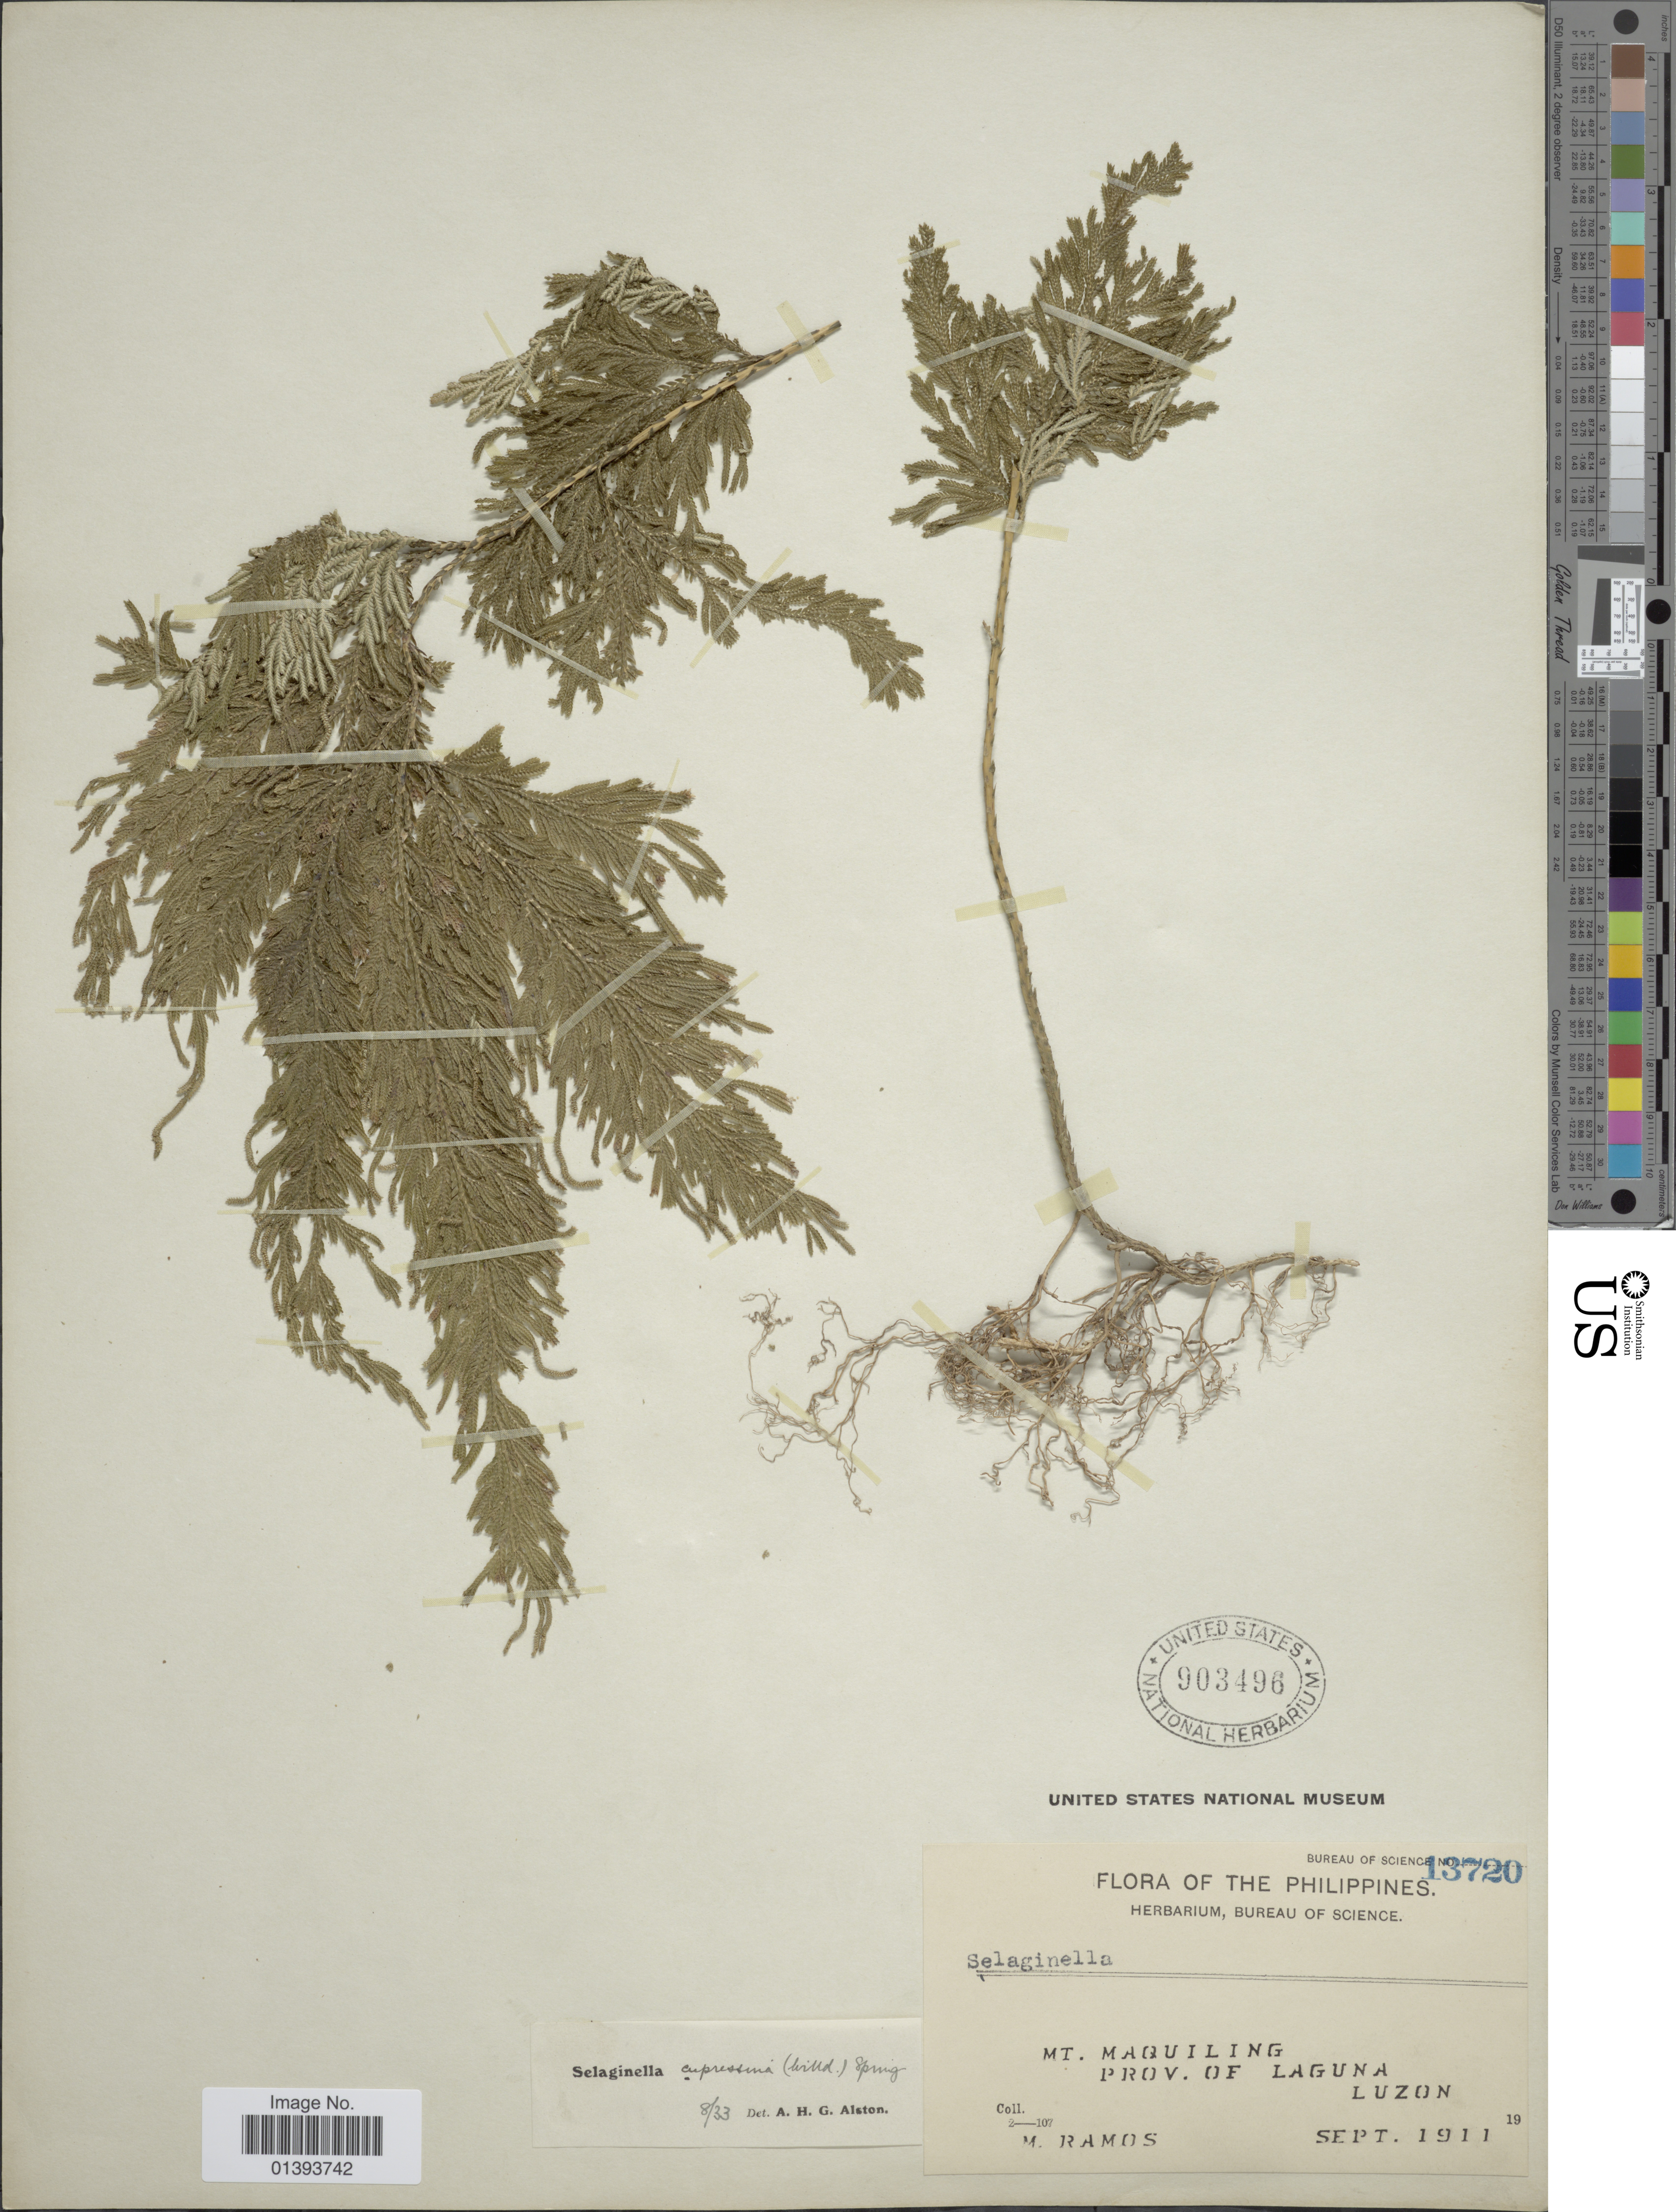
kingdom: Plantae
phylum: Tracheophyta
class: Lycopodiopsida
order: Selaginellales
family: Selaginellaceae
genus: Selaginella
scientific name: Selaginella cupressina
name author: (Willd.) Spring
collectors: M. Ramos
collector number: Bureau of Science 13720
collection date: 1911-09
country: Philippines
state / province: Central Luzon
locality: Mt. Maquilling, prov of Laguna, Luzon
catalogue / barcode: US 903496